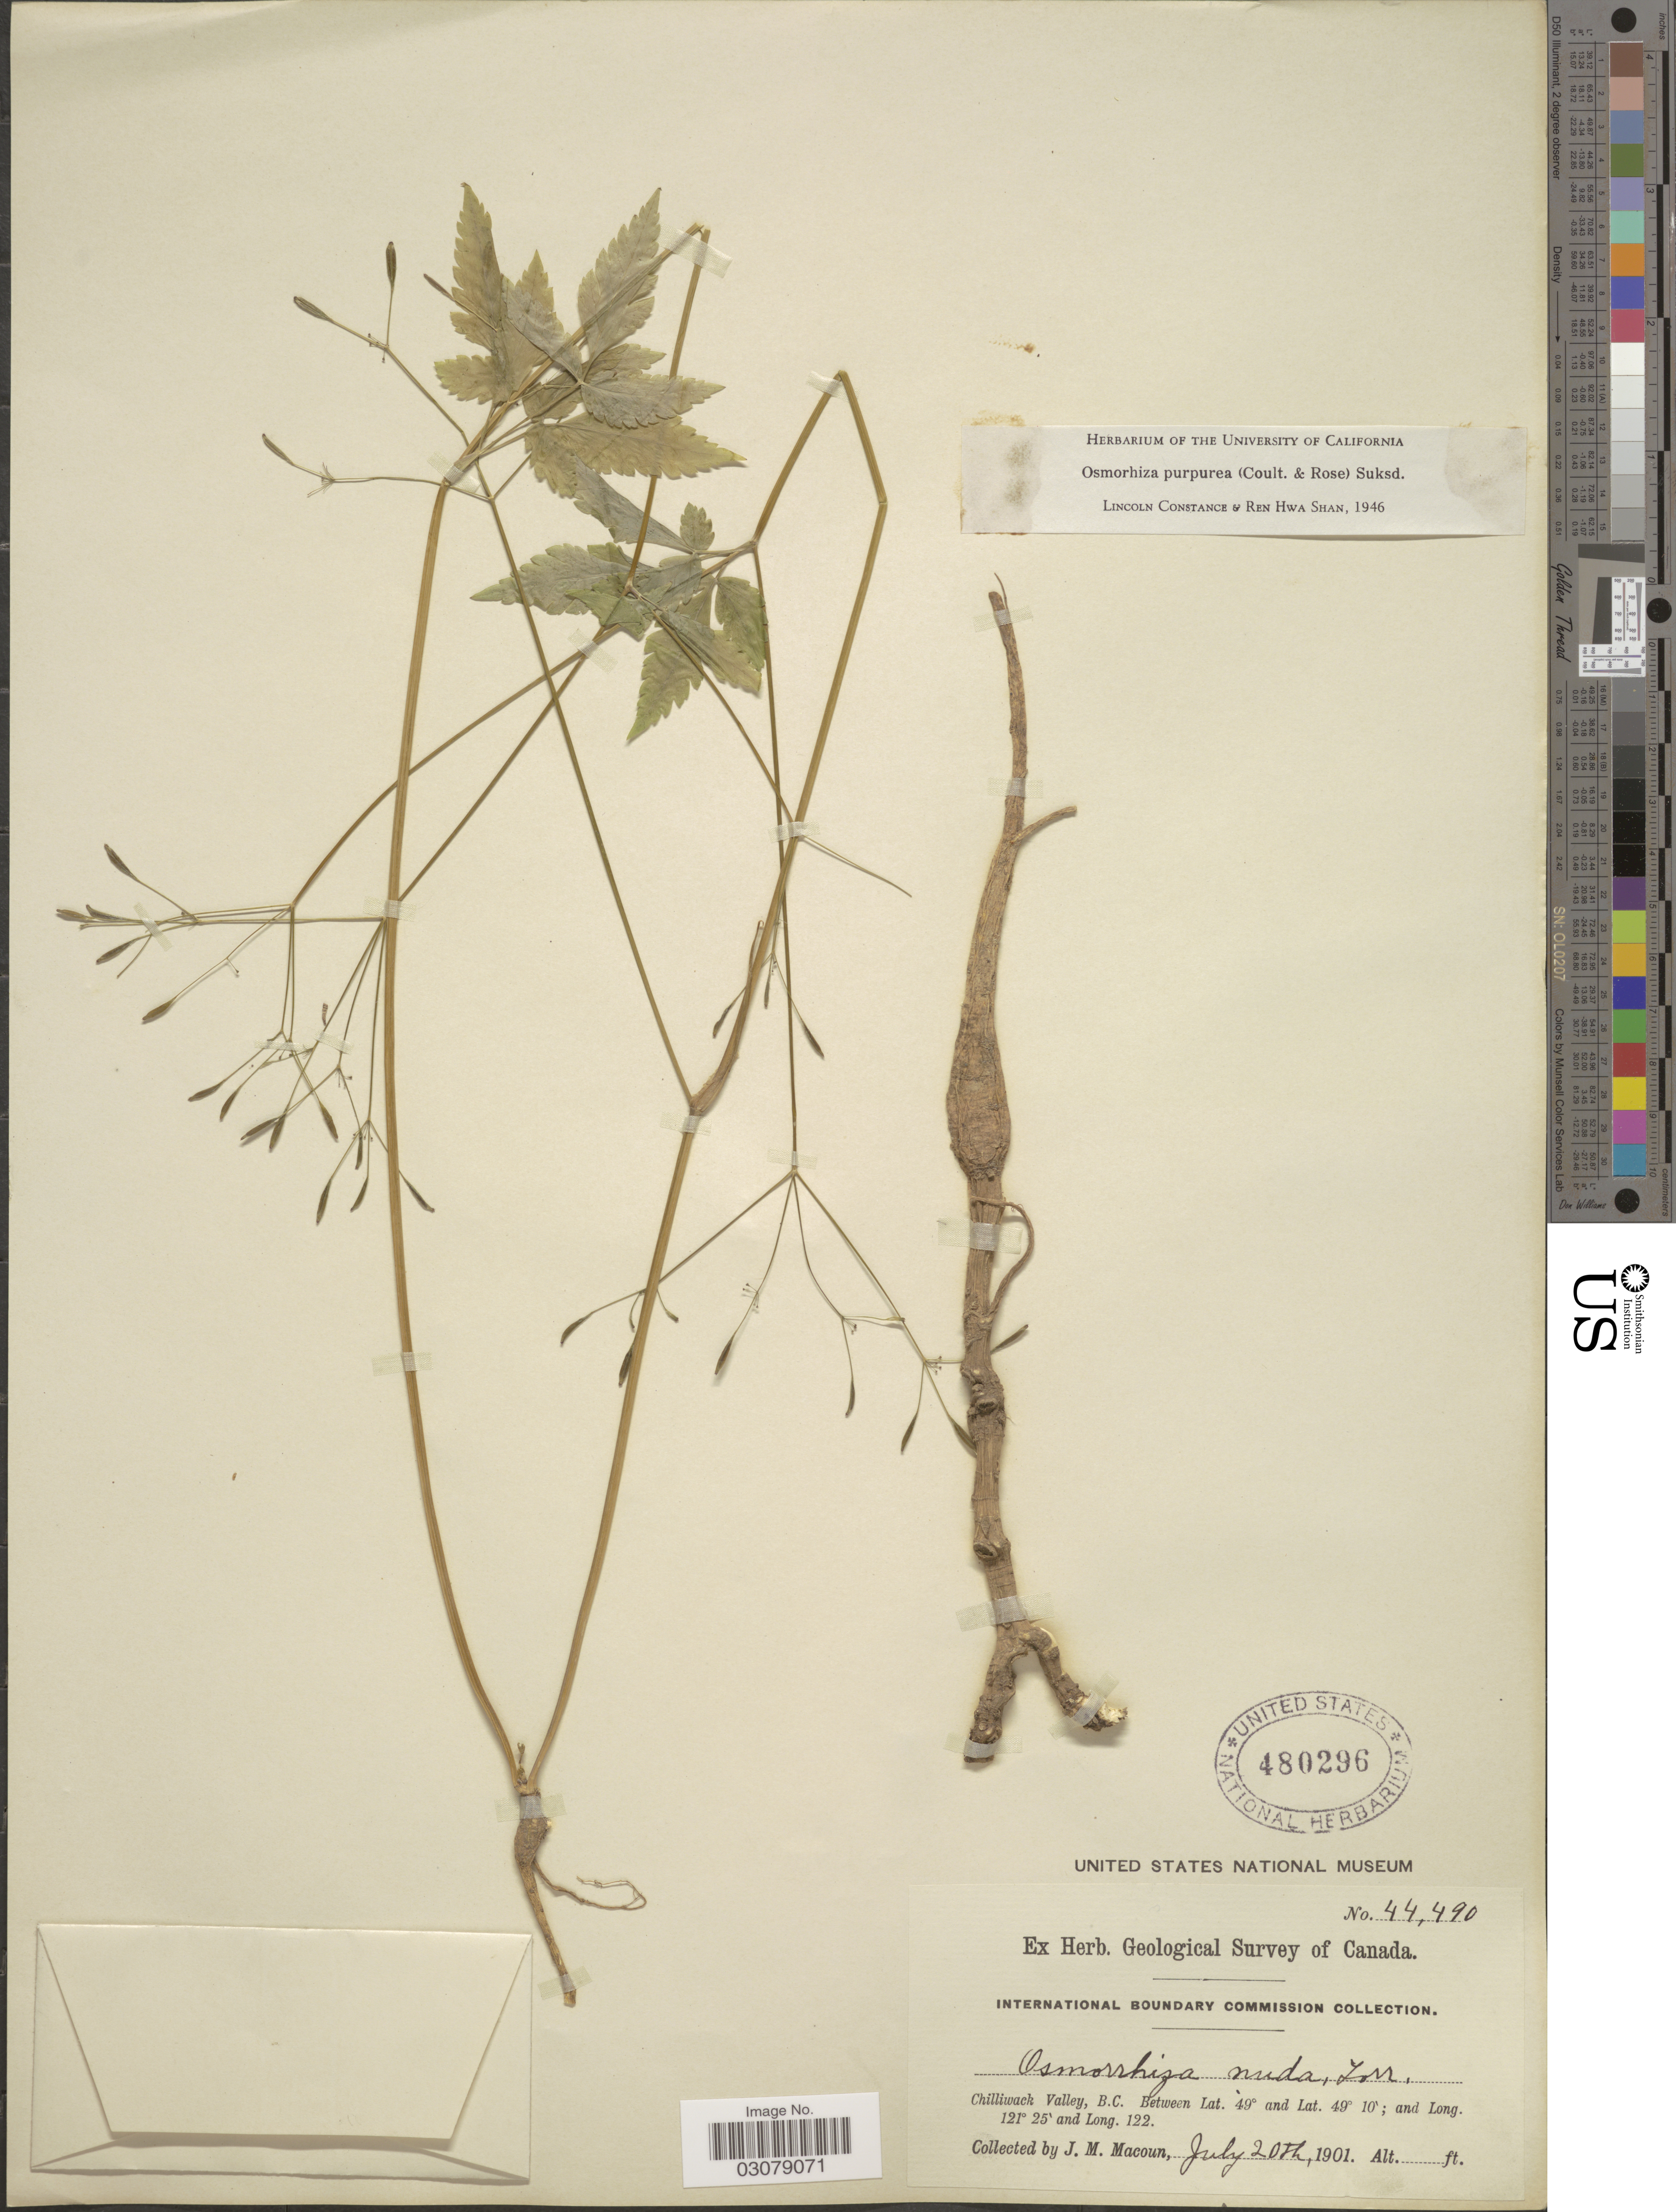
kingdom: Plantae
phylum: Tracheophyta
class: Magnoliopsida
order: Apiales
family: Apiaceae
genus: Osmorhiza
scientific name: Osmorhiza purpurea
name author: (J.M. Coult. & Rose) Suksd.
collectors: J. M. Macoun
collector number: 44490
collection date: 1901-07-20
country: Canada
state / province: British Columbia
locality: Chilliwack Valley, B.C.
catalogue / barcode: US 480296